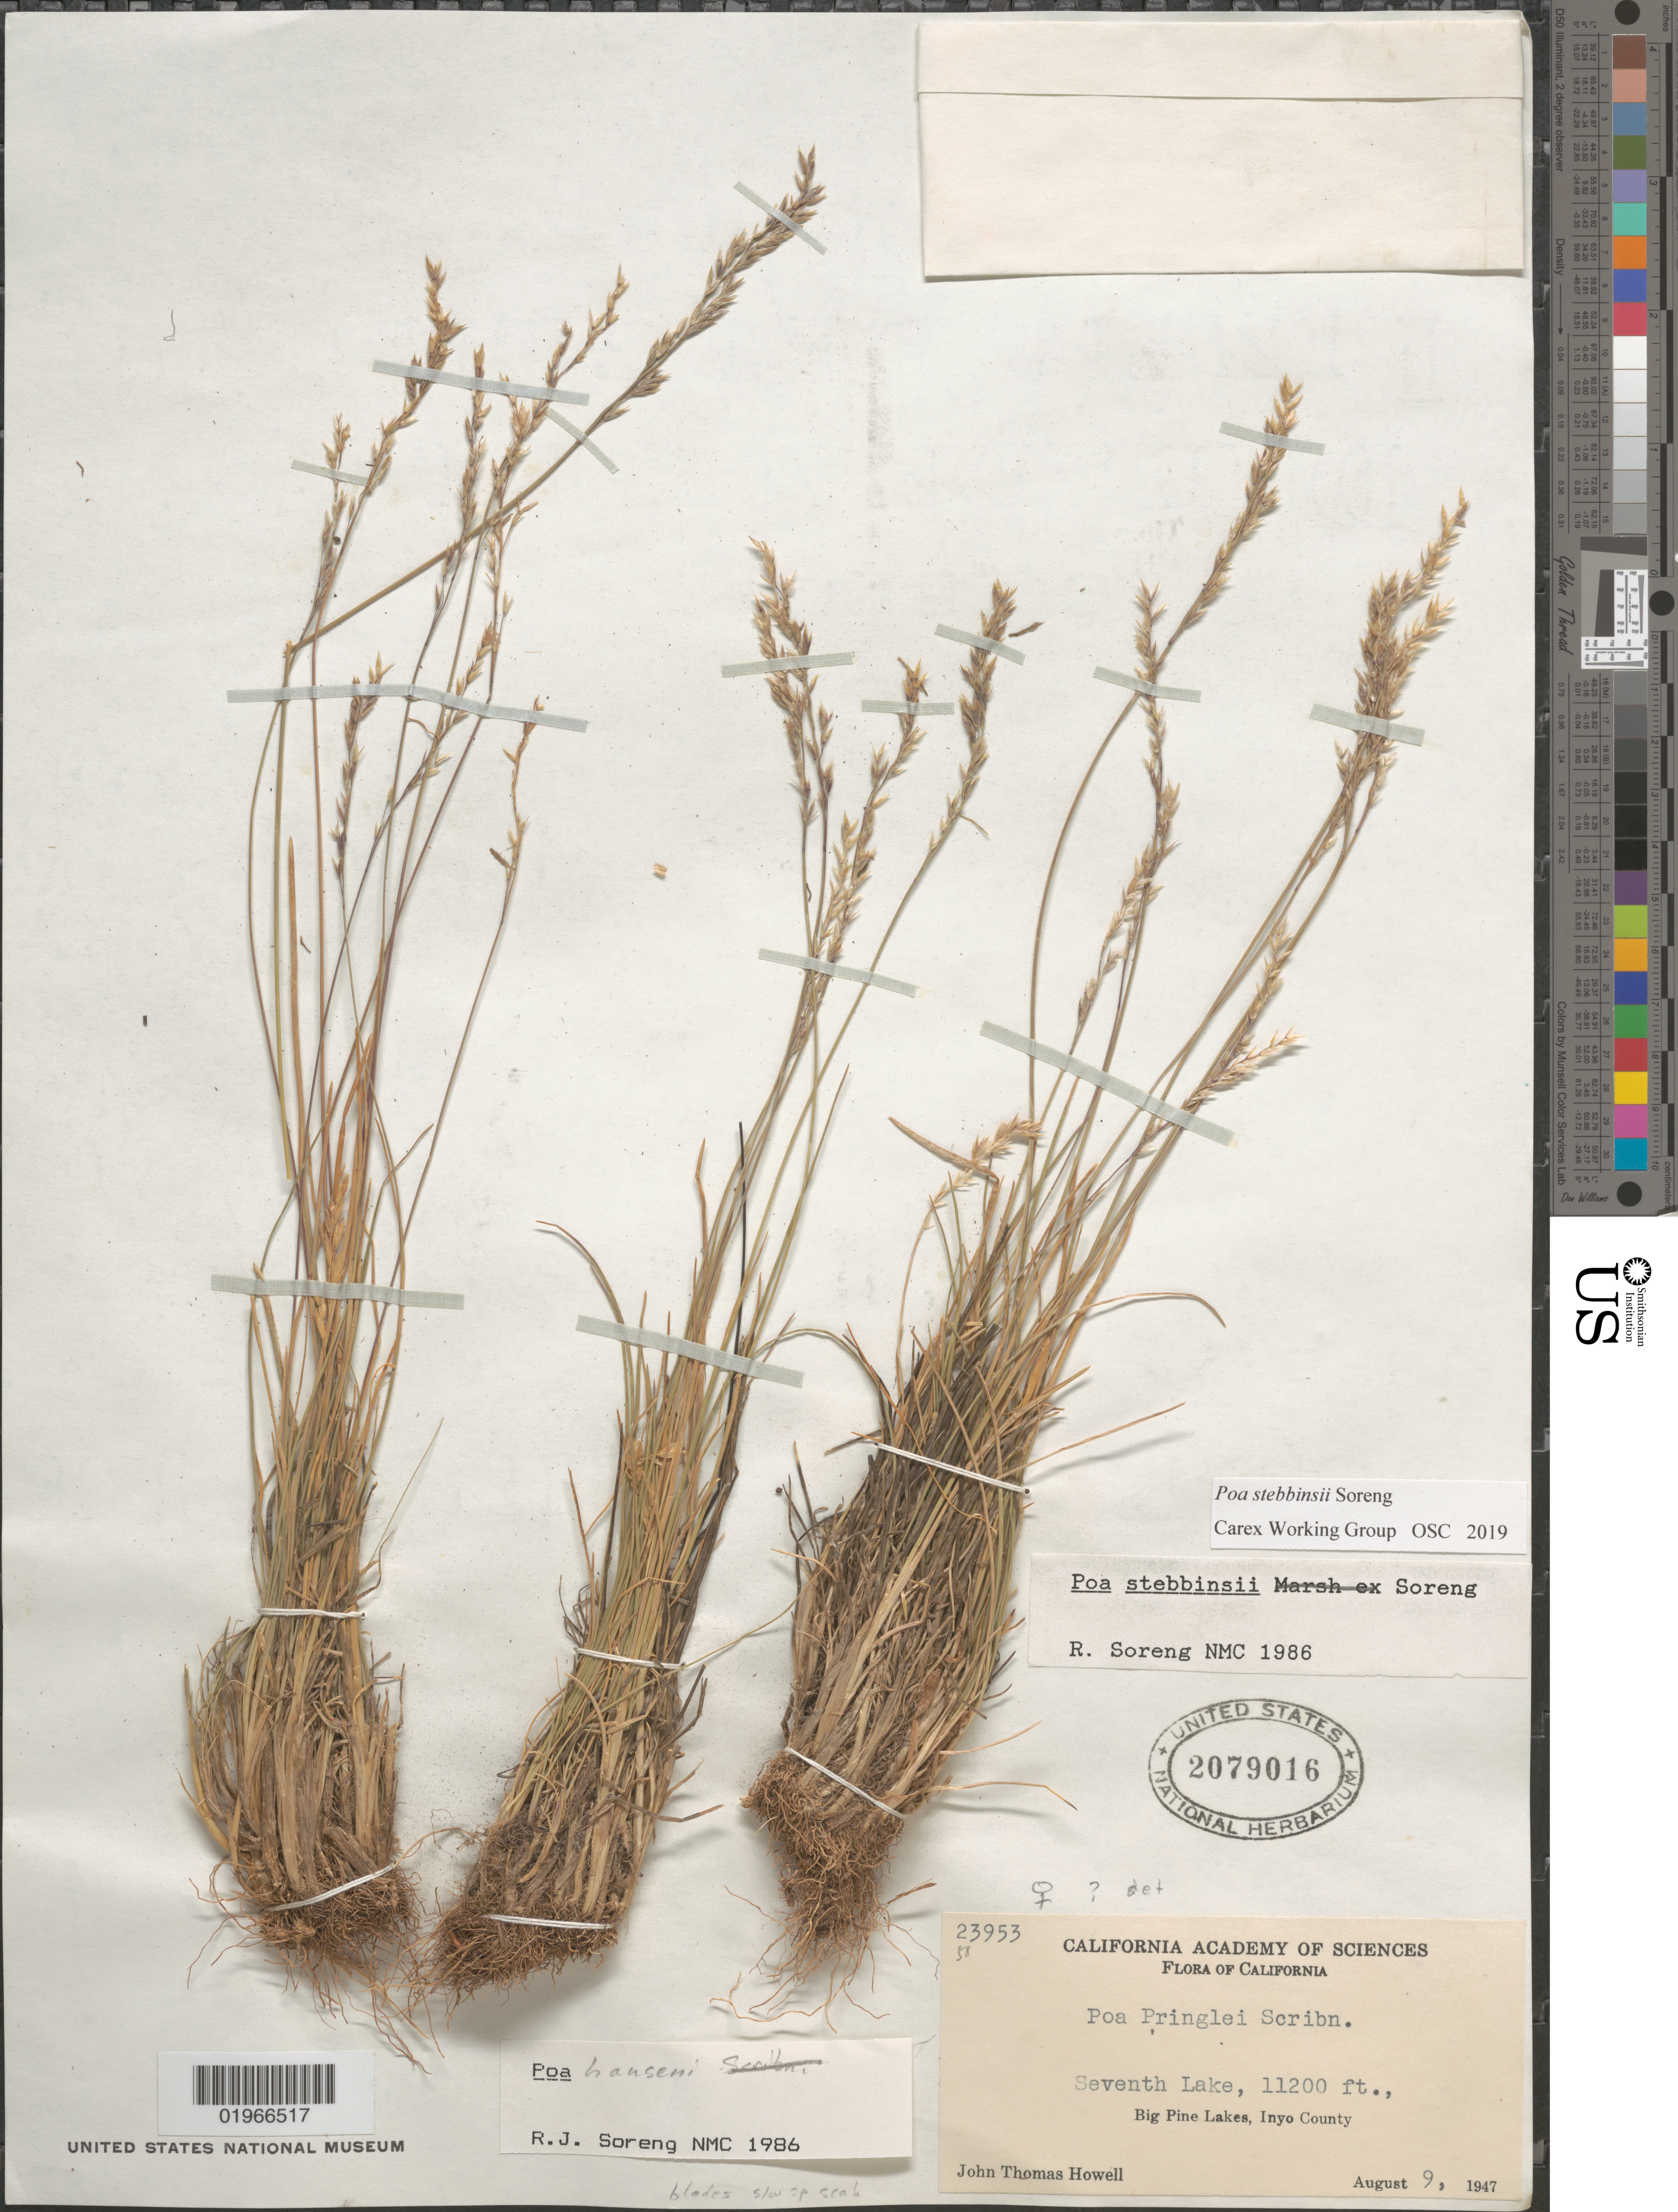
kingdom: Plantae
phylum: Tracheophyta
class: Liliopsida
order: Poales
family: Poaceae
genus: Poa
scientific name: Poa stebbinsii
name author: Soreng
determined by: Soreng, Robert J., Research Associate (BOT), Smithsonian Institution - National Museum of Natural History (UNITED STATES)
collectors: J. T. Howell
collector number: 23953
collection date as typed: August 9, 1947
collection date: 1947-08-09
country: United States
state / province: California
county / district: Inyo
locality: Seventh Lake. Big Pine Lakes.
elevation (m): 3414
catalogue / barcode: US 2079016